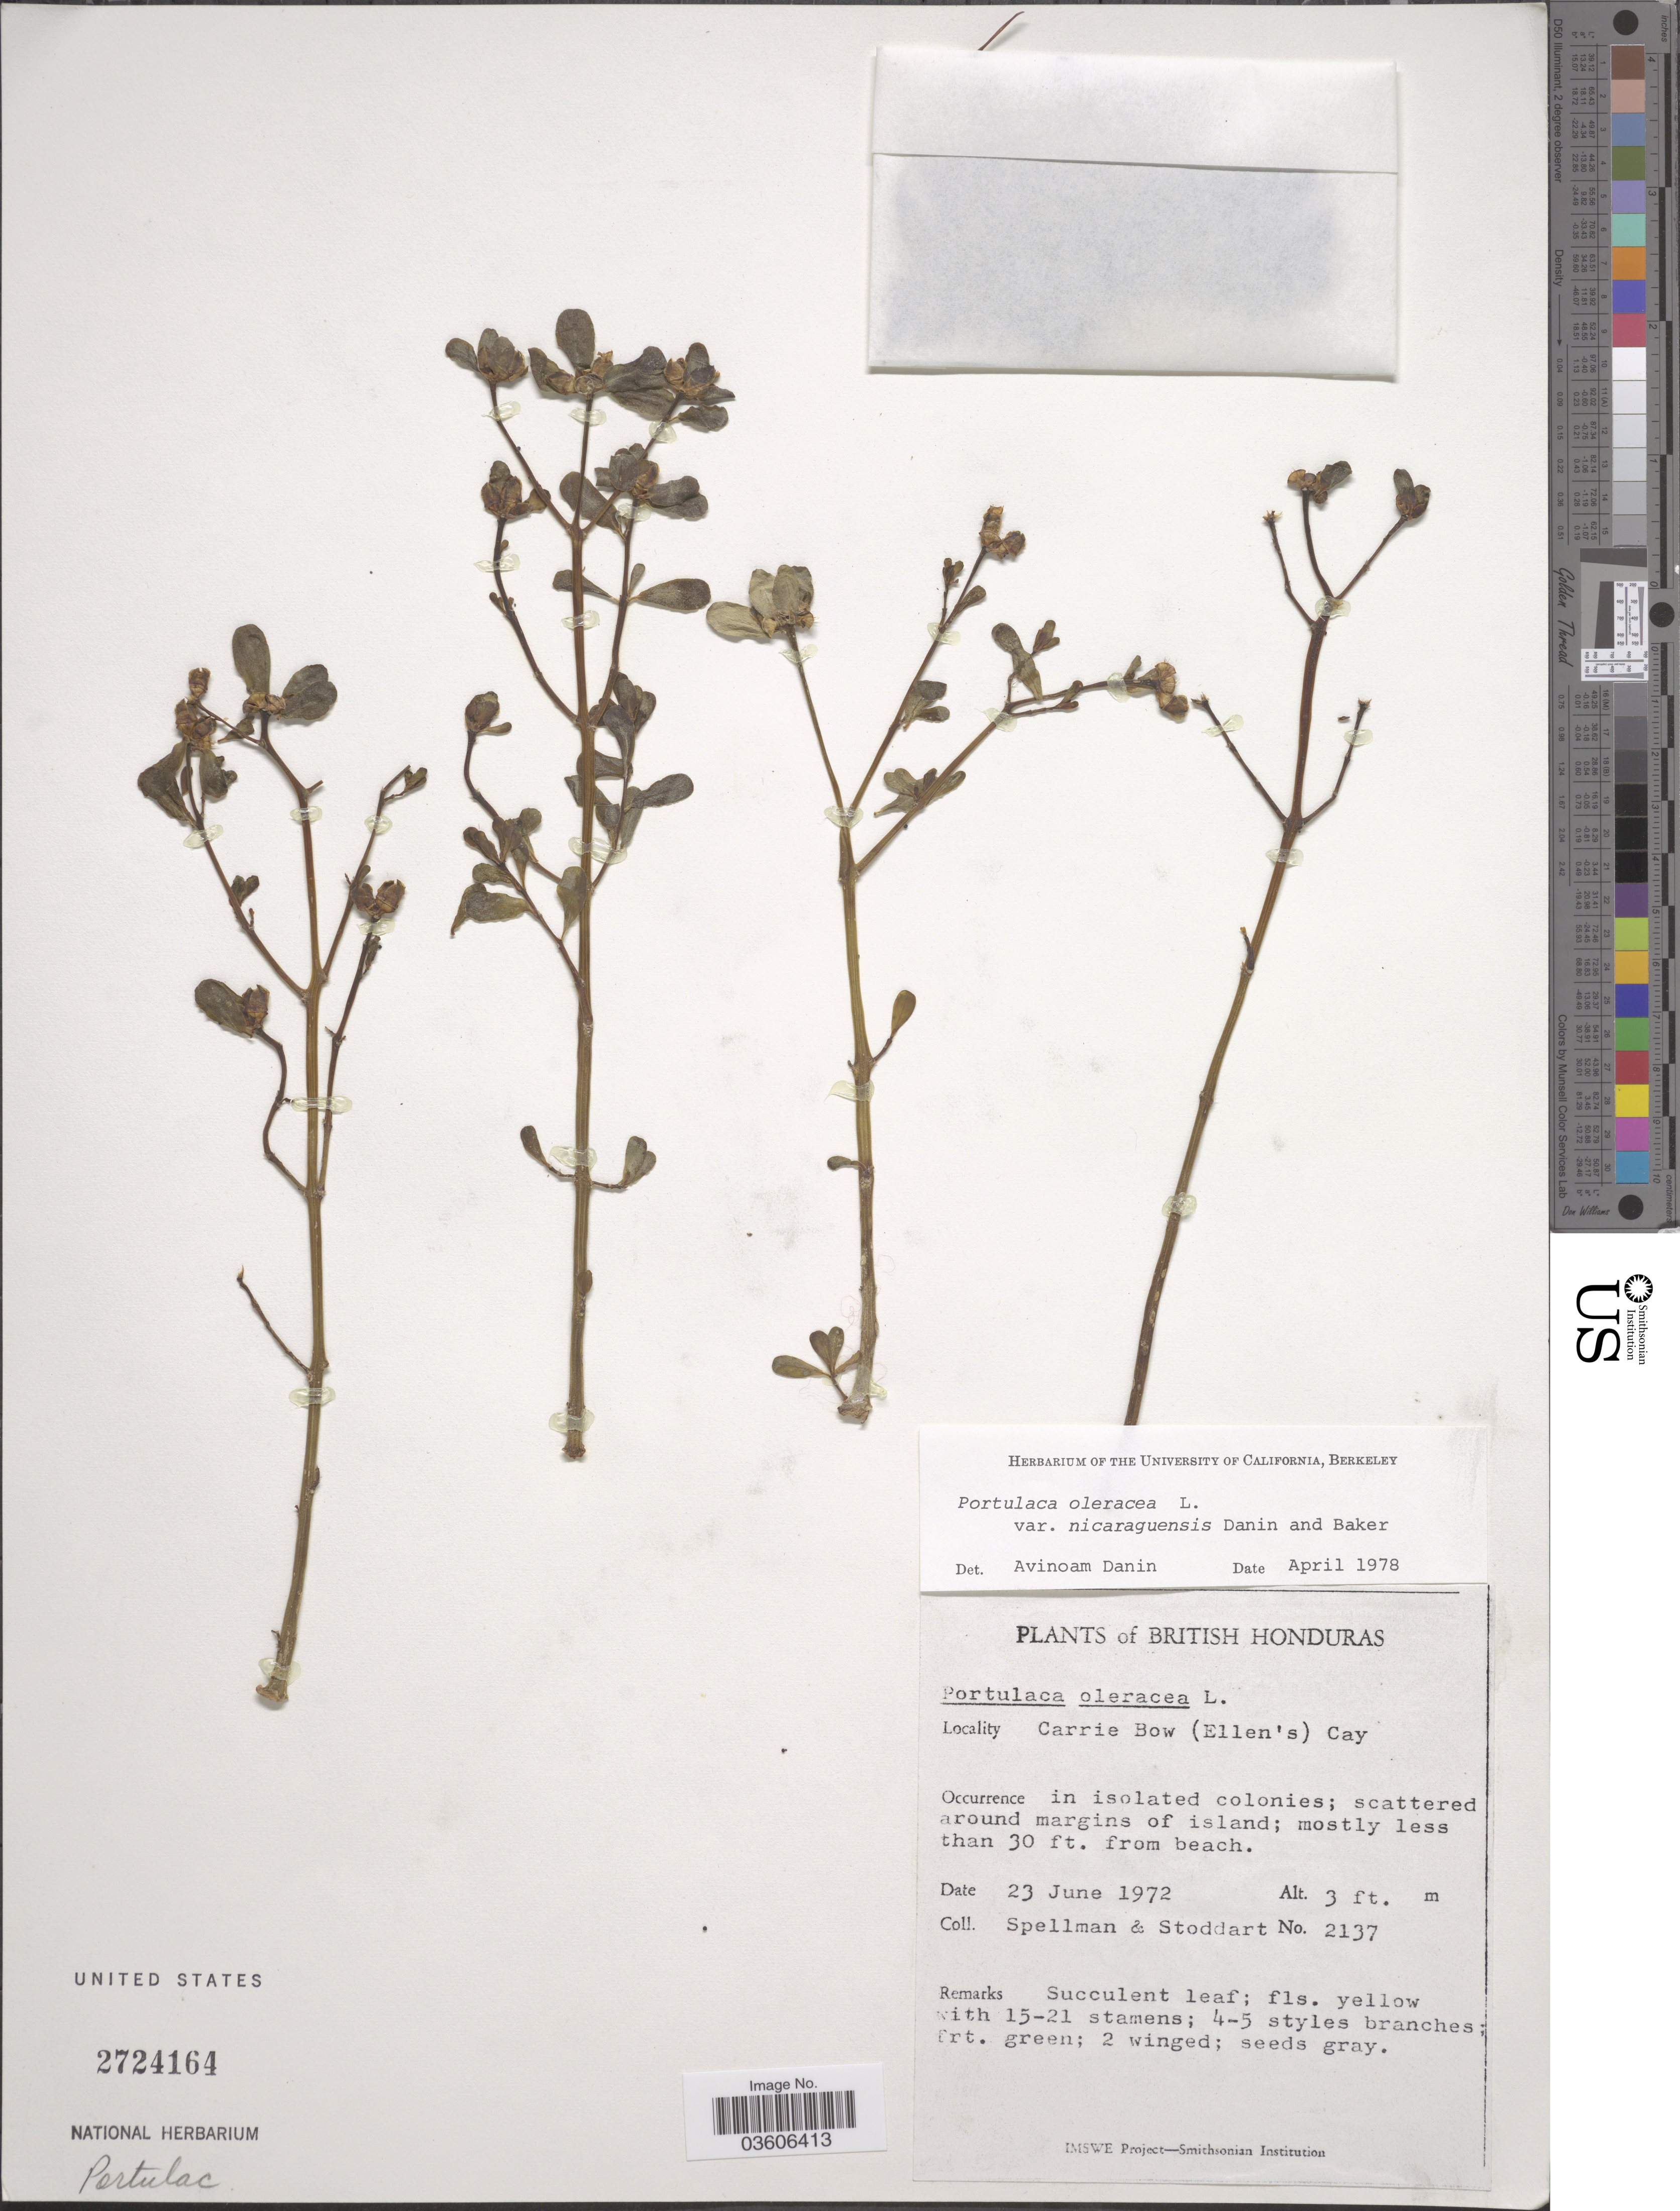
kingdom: Plantae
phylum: Tracheophyta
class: Magnoliopsida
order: Caryophyllales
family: Portulacaceae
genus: Portulaca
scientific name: Portulaca oleracea var. nicaraguensis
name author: Danin & H.G. Baker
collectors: Spellman, -- & -. Stoddart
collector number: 2137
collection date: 1972-06-23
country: Belize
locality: British Honduras. Carrie Bow (Ellen's) Cay.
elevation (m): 1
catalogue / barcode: US 2724164